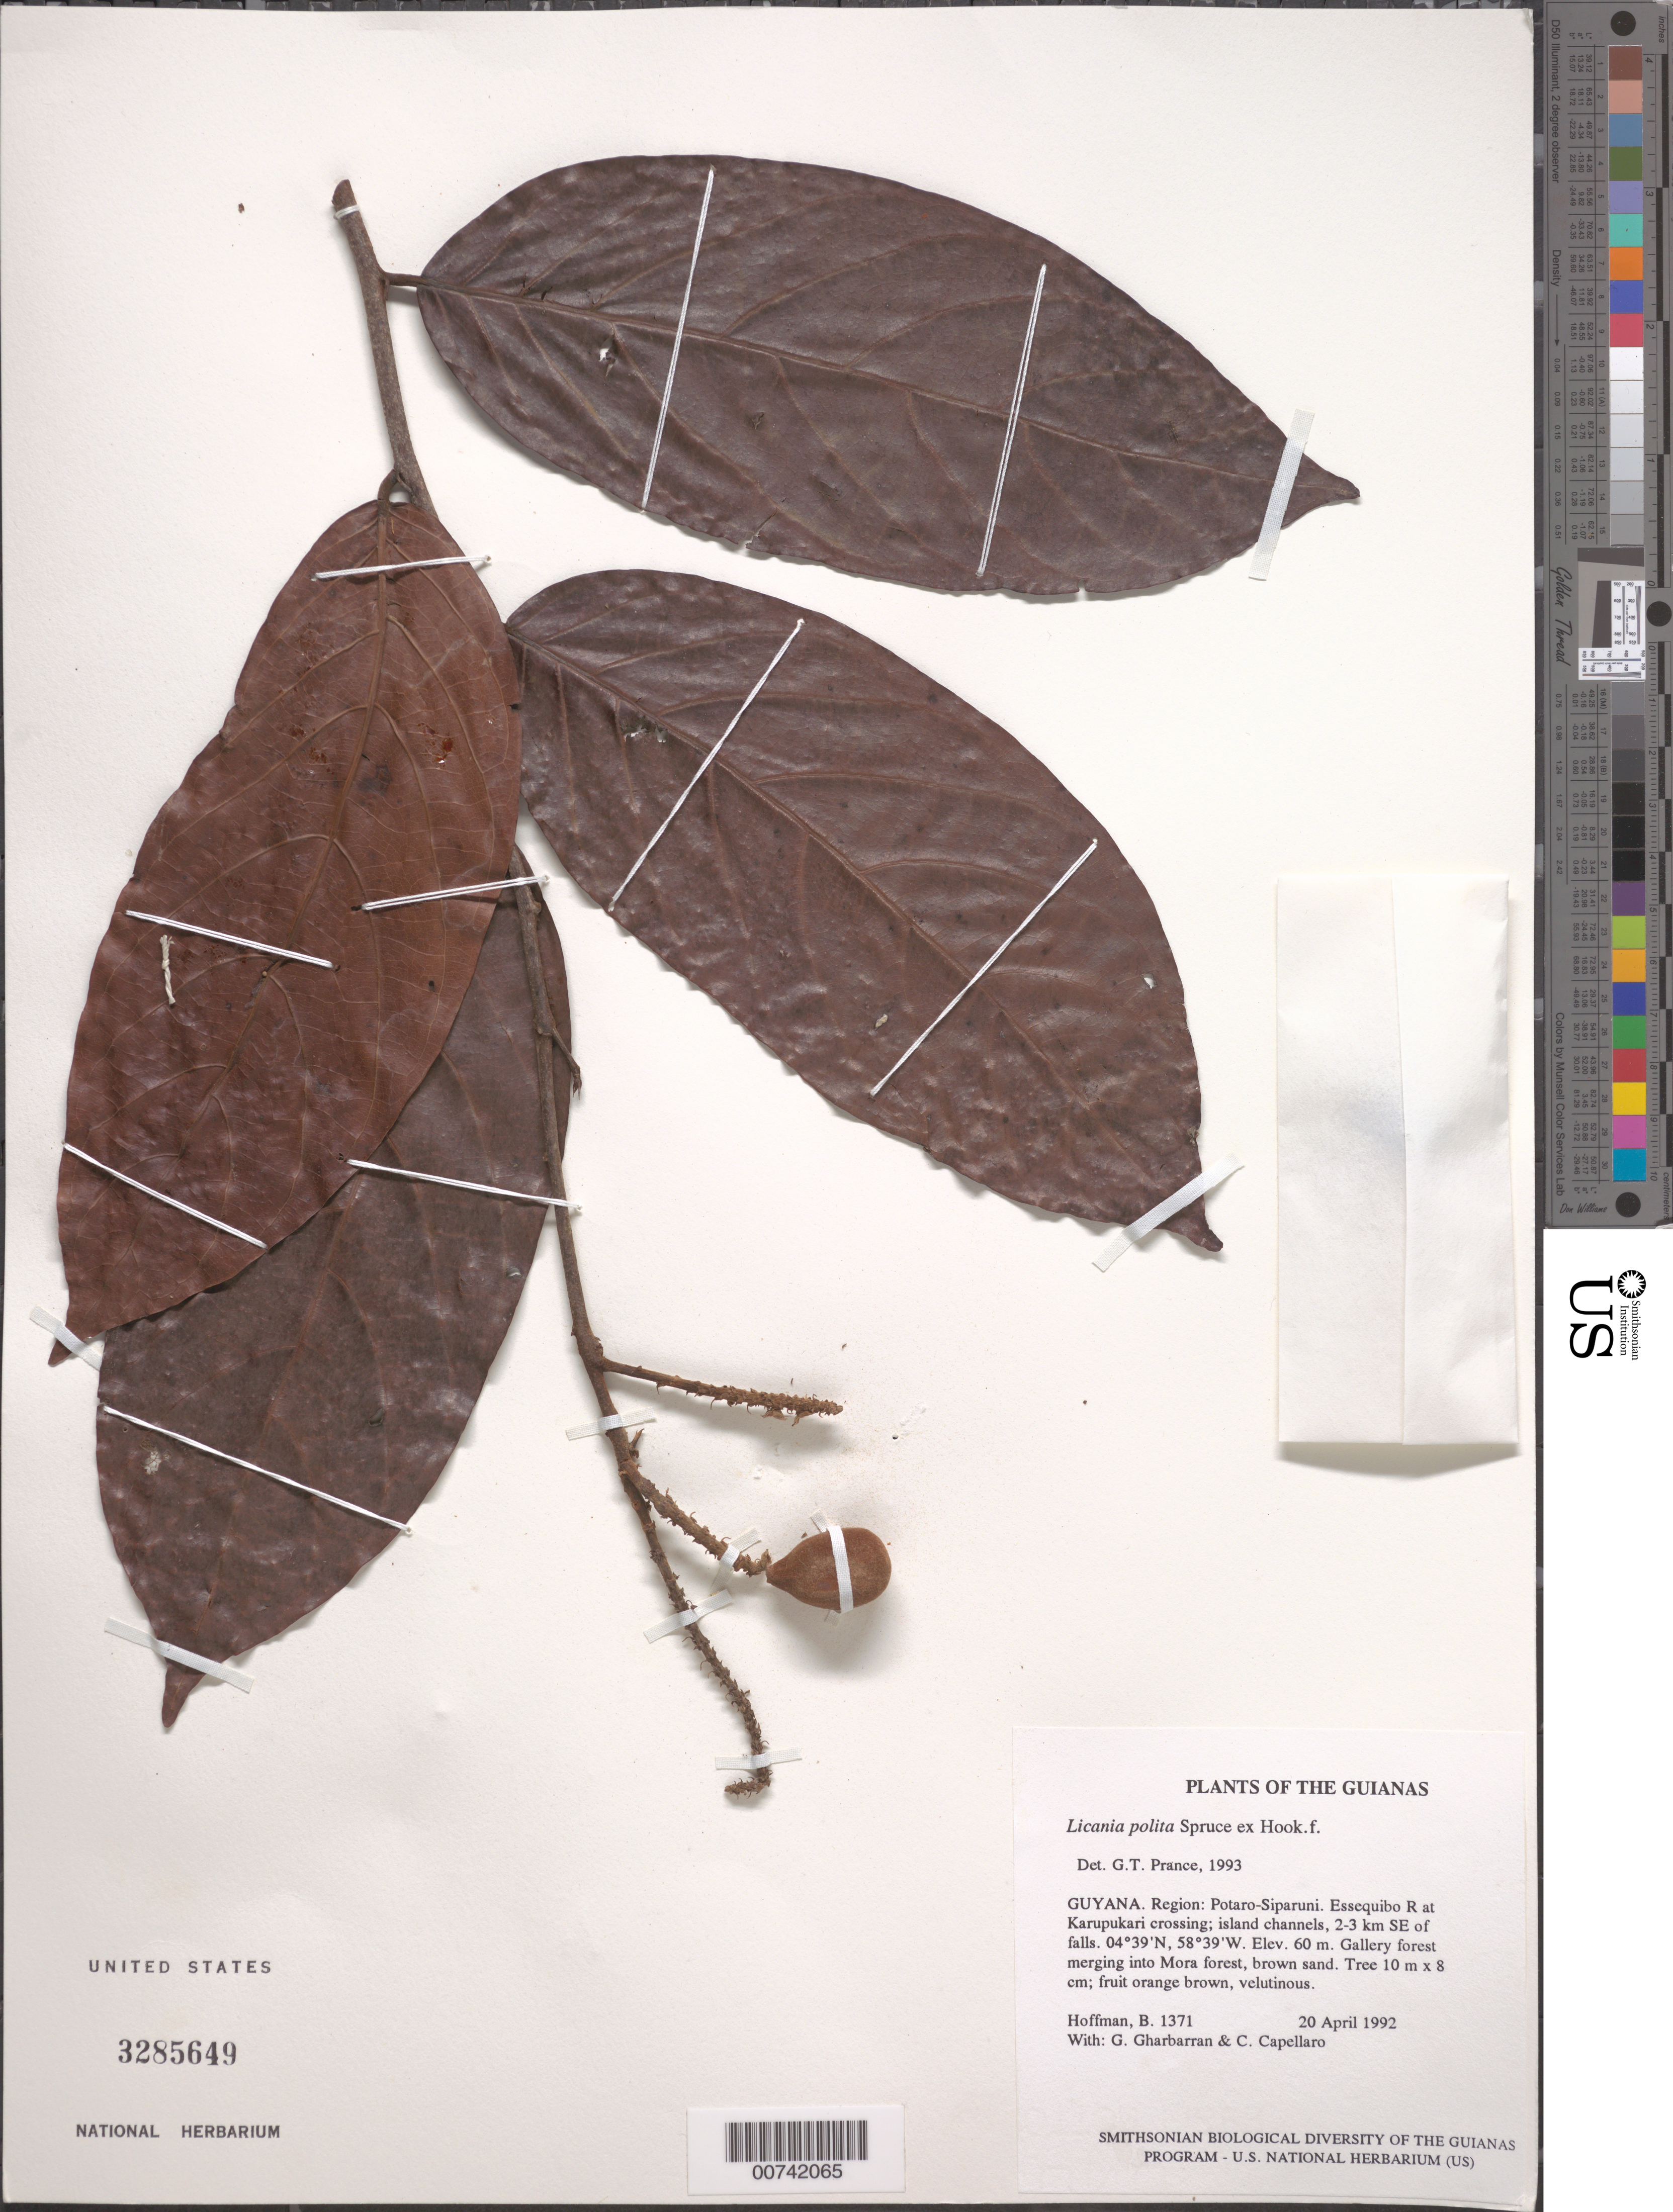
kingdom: Plantae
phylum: Tracheophyta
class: Magnoliopsida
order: Malpighiales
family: Chrysobalanaceae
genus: Licania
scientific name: Licania polita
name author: Spruce ex Hook. f.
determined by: Prance, G. T.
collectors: B. Hoffman, G. Gharbarran & C. Capellaro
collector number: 1371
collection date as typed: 20 April 1992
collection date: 1992-04-20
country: Guyana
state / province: Potaro-Siparuni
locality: Essequibo River at Karupukari crossing; island channels, 2-3 km SE of falls. Iwokrama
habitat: Gallery forest merging into Mora forest, brown sand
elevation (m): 60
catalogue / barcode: US 3285649